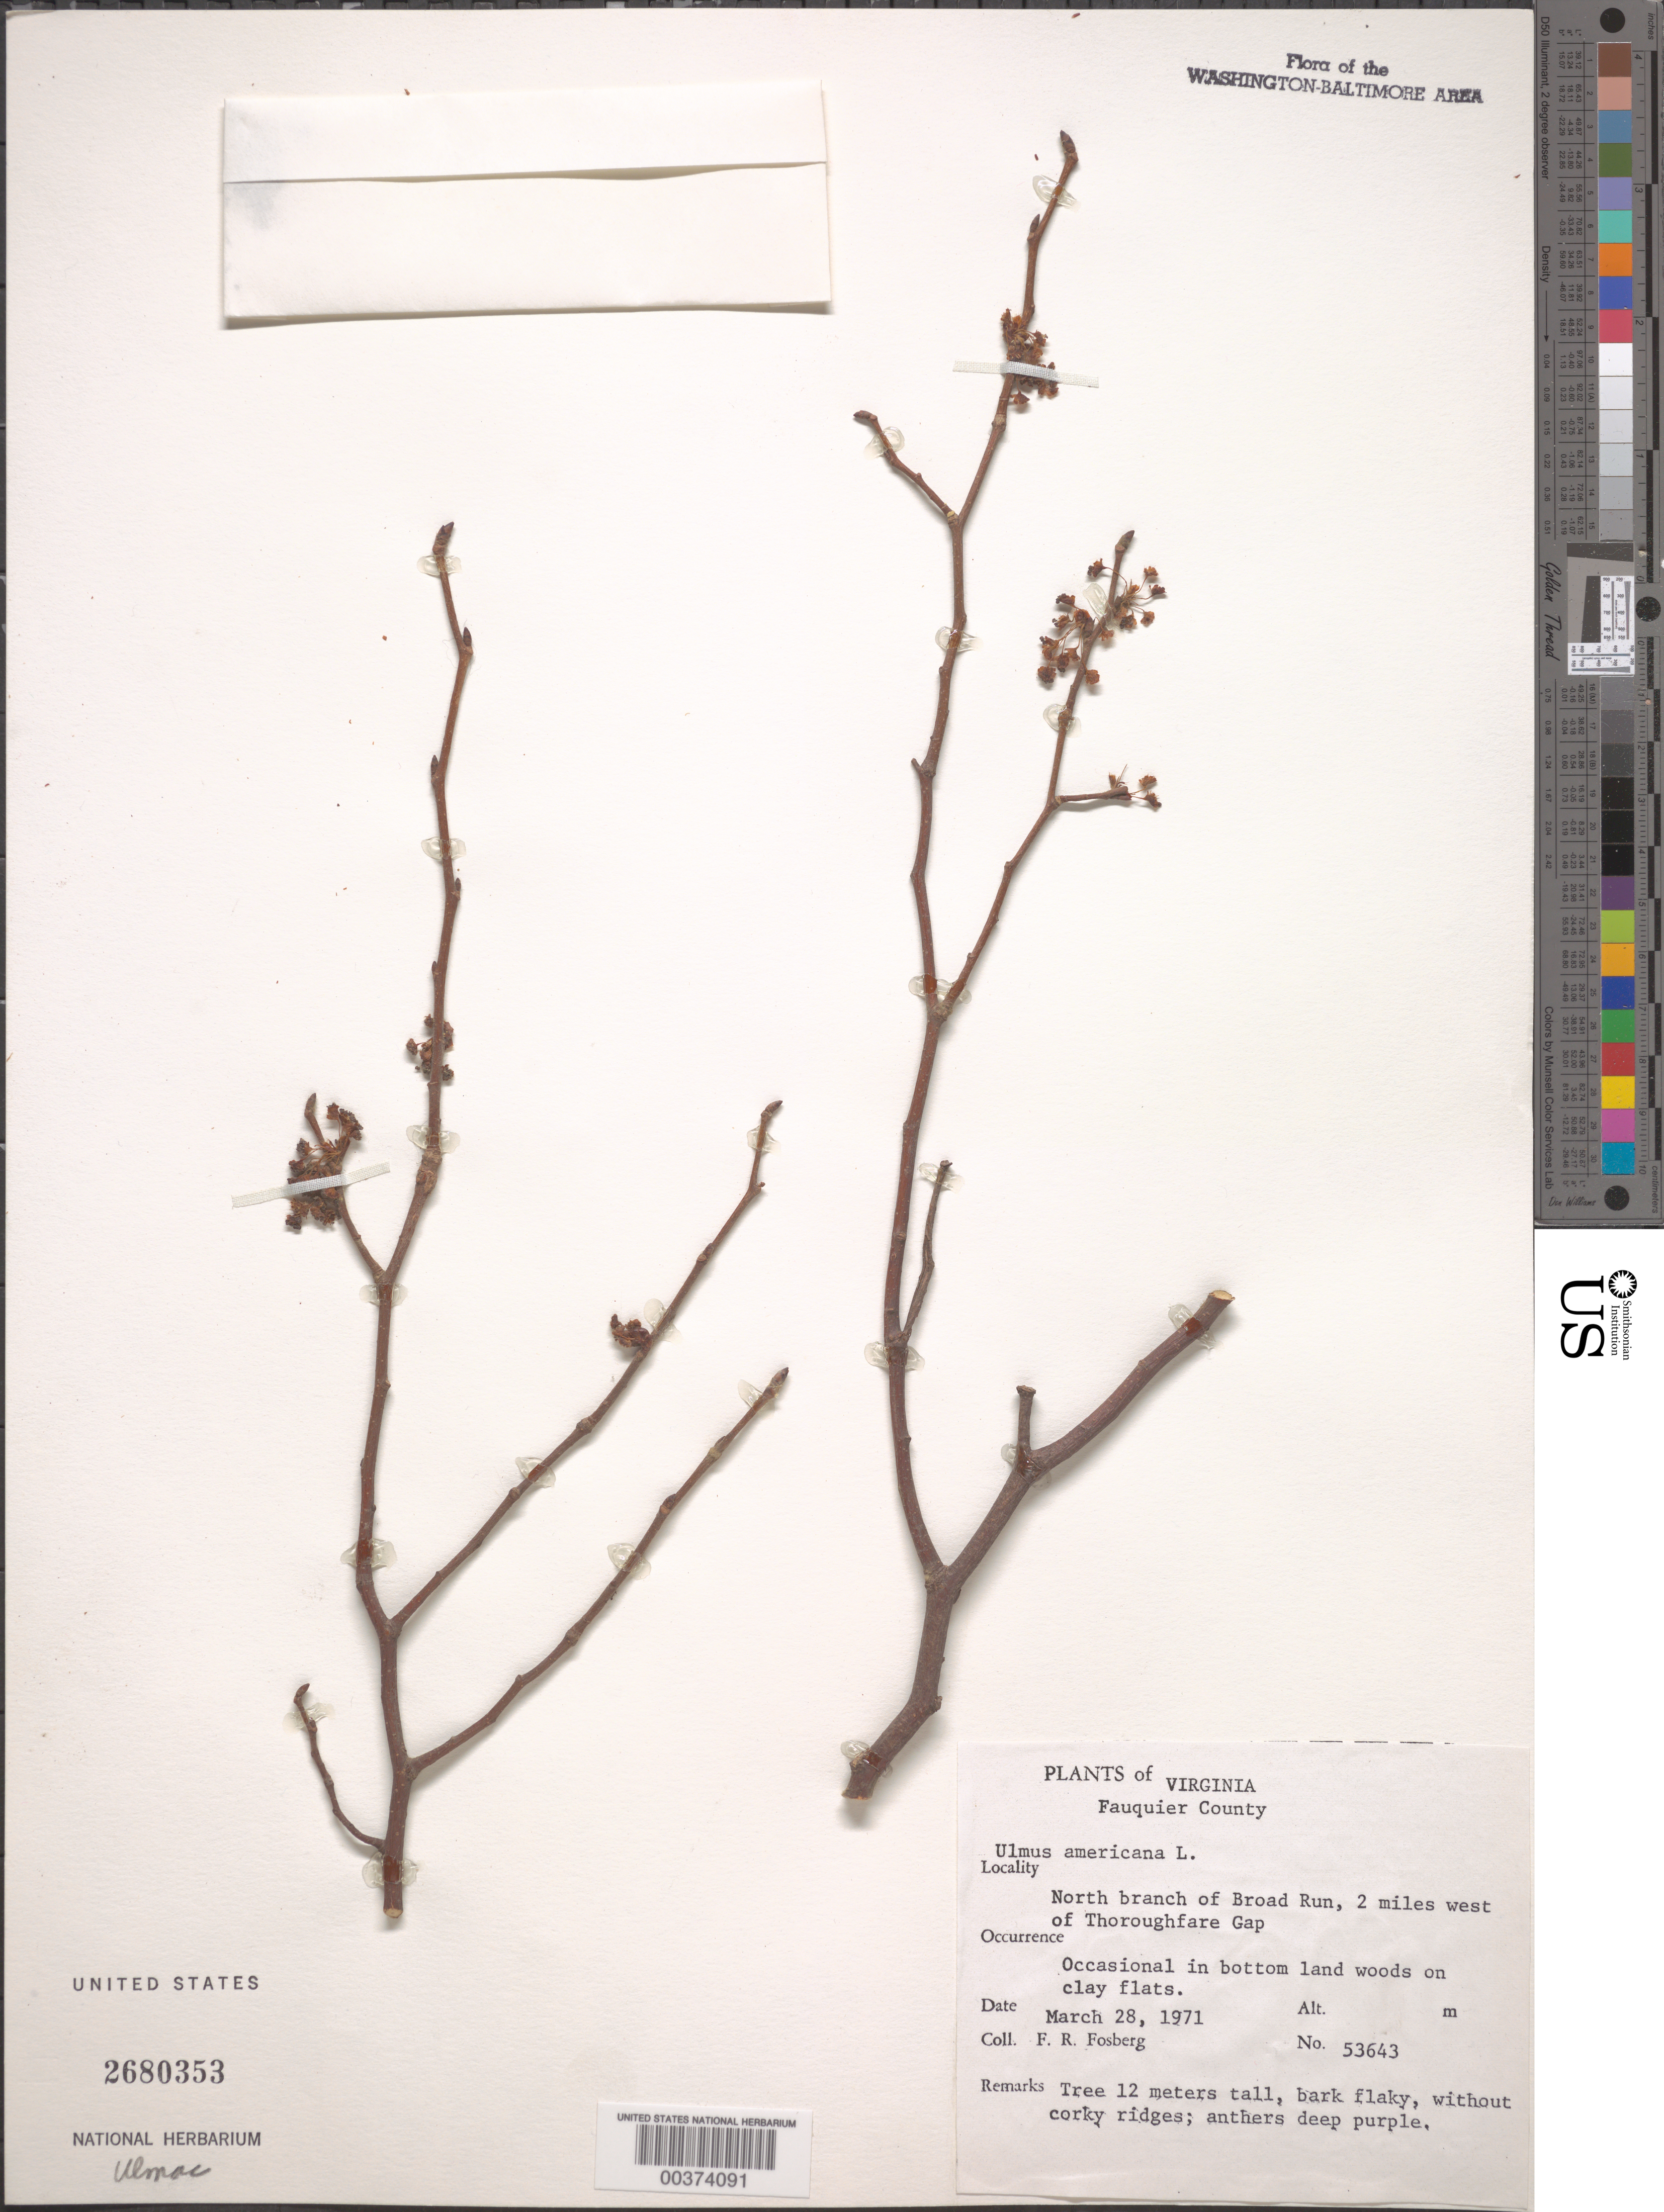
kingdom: Plantae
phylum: Tracheophyta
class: Magnoliopsida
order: Rosales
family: Ulmaceae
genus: Ulmus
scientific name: Ulmus americana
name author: L.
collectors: F. R. Fosberg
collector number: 53643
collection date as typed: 28 Mar 1971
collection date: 1971-03-28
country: United States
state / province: Virginia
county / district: Fauquier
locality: Broad Run, west of Thorofare Gap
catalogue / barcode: US 2680353